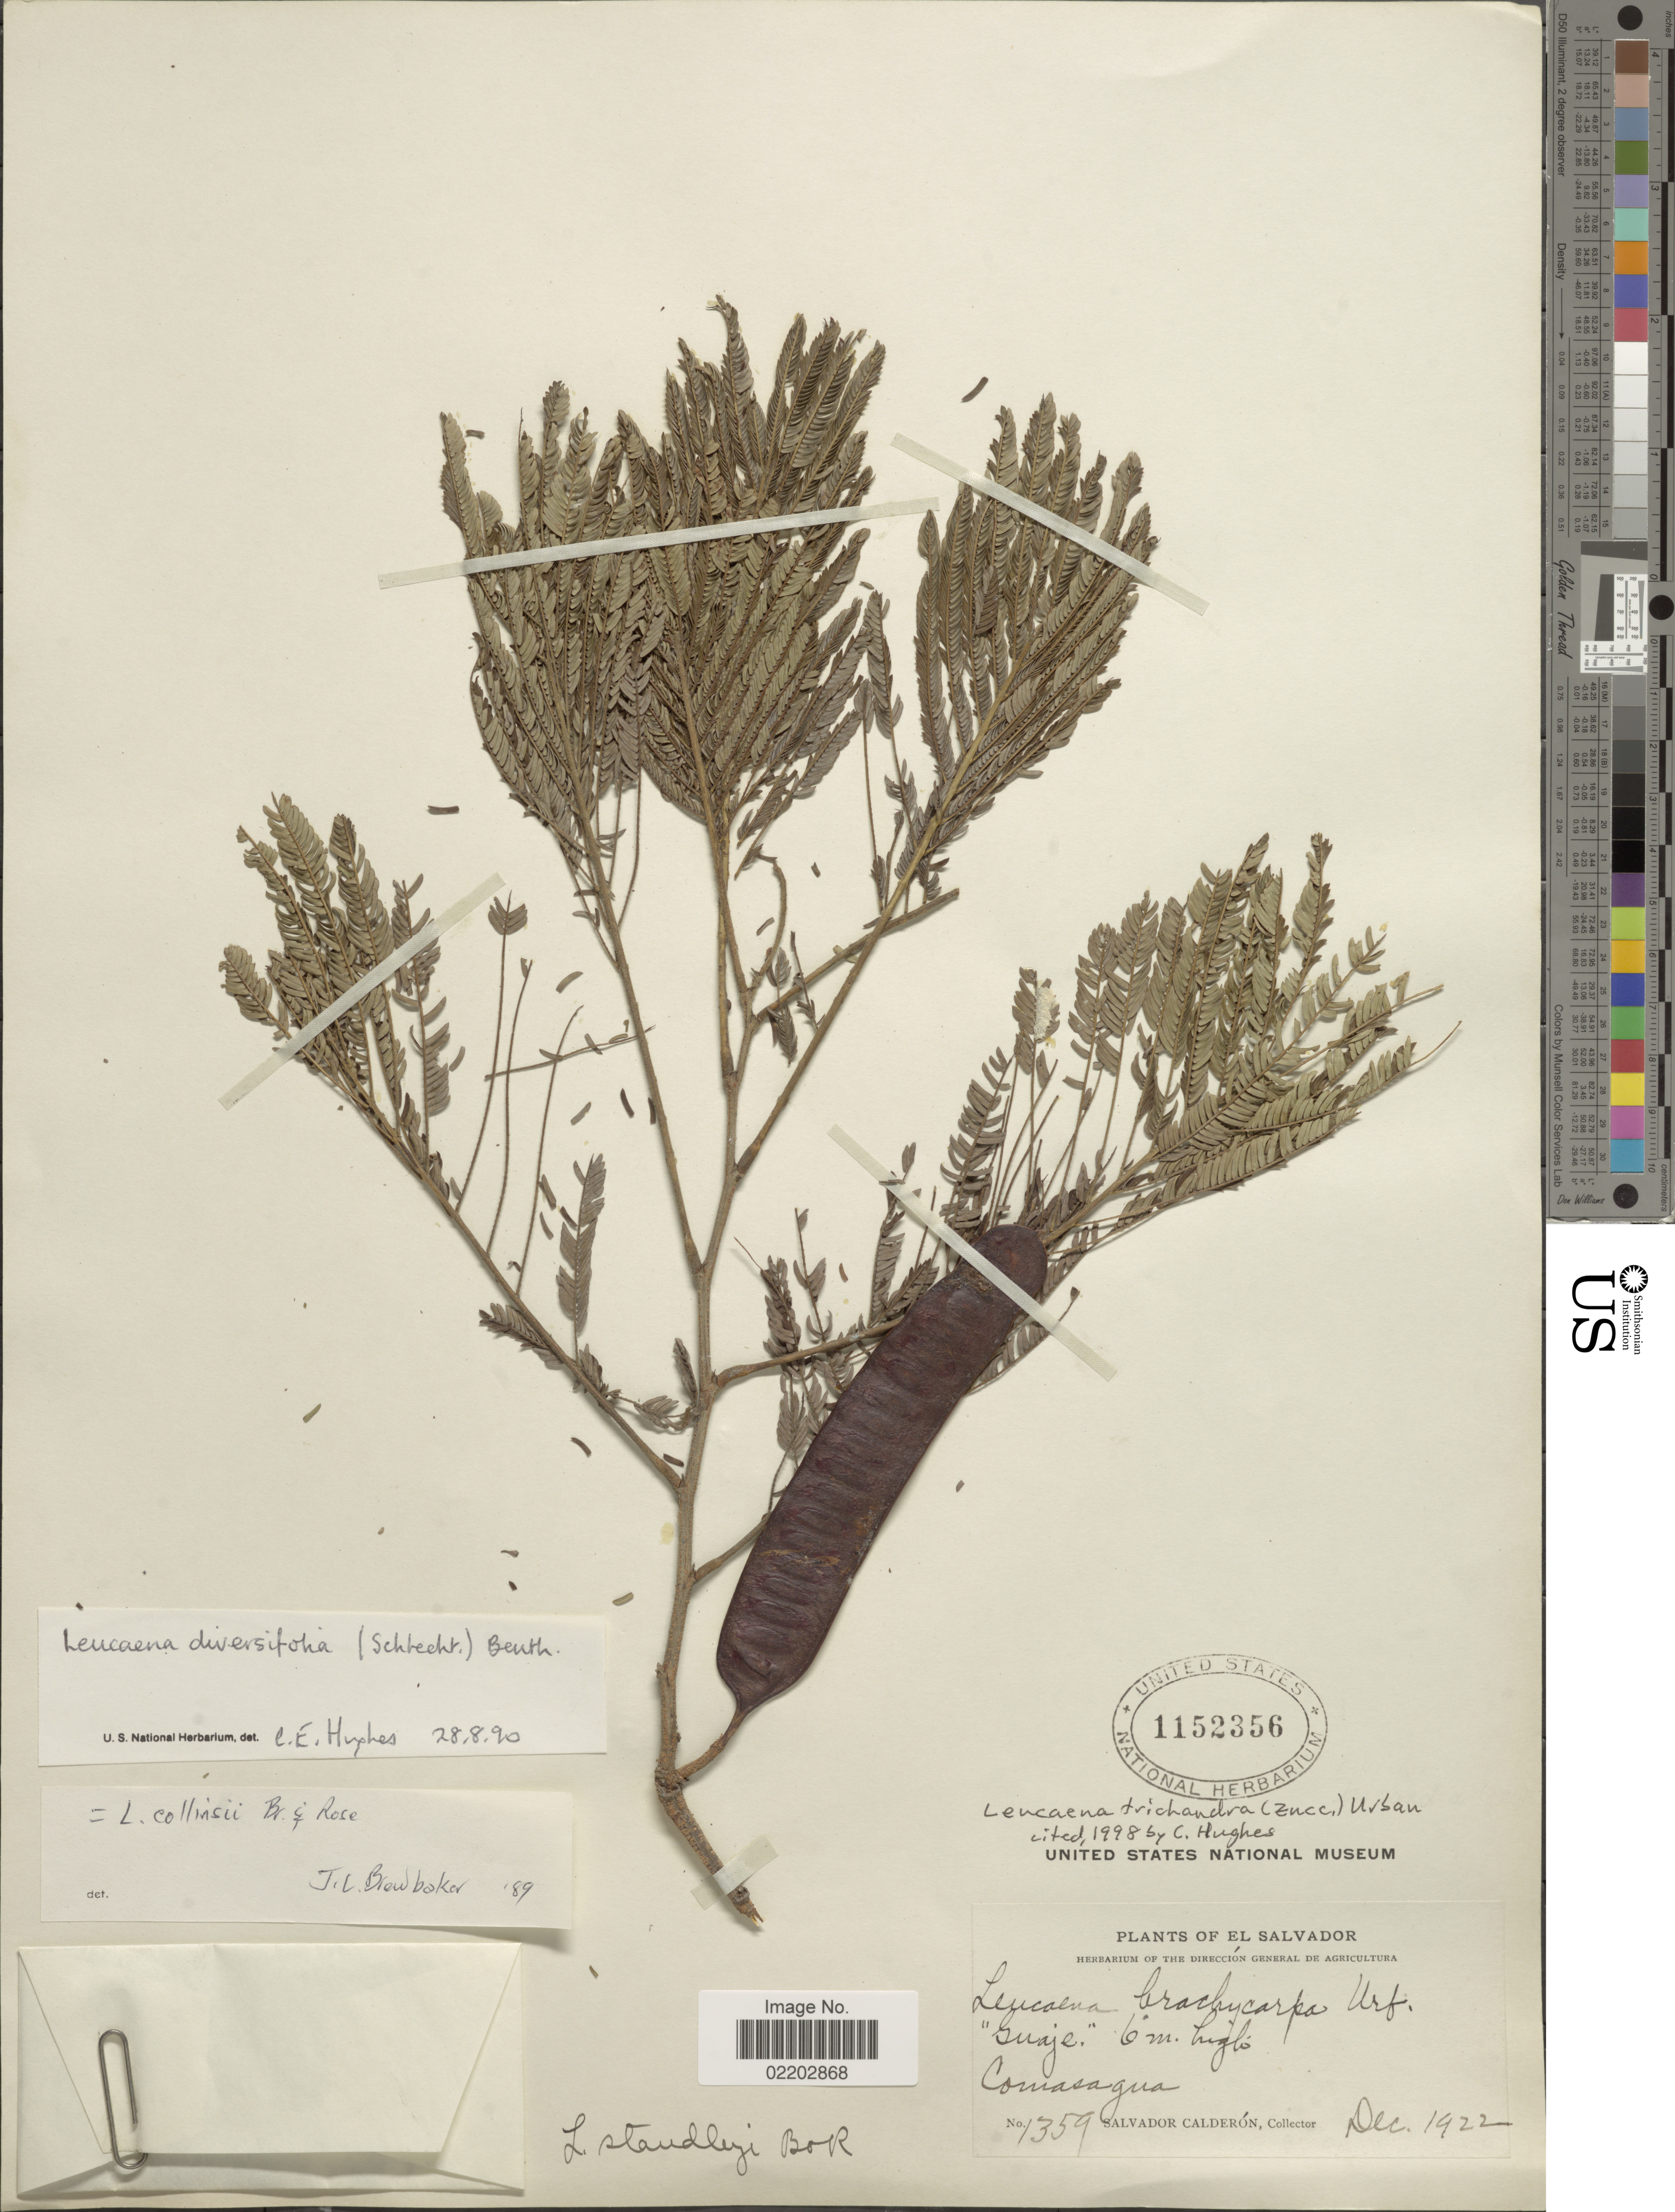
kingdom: Plantae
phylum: Tracheophyta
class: Magnoliopsida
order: Fabales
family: Fabaceae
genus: Leucaena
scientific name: Leucaena trichandra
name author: (Zucc.) Urb.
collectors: S. Calderón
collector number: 1359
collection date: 1922-12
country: El Salvador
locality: Comasagua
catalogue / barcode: US 1152356